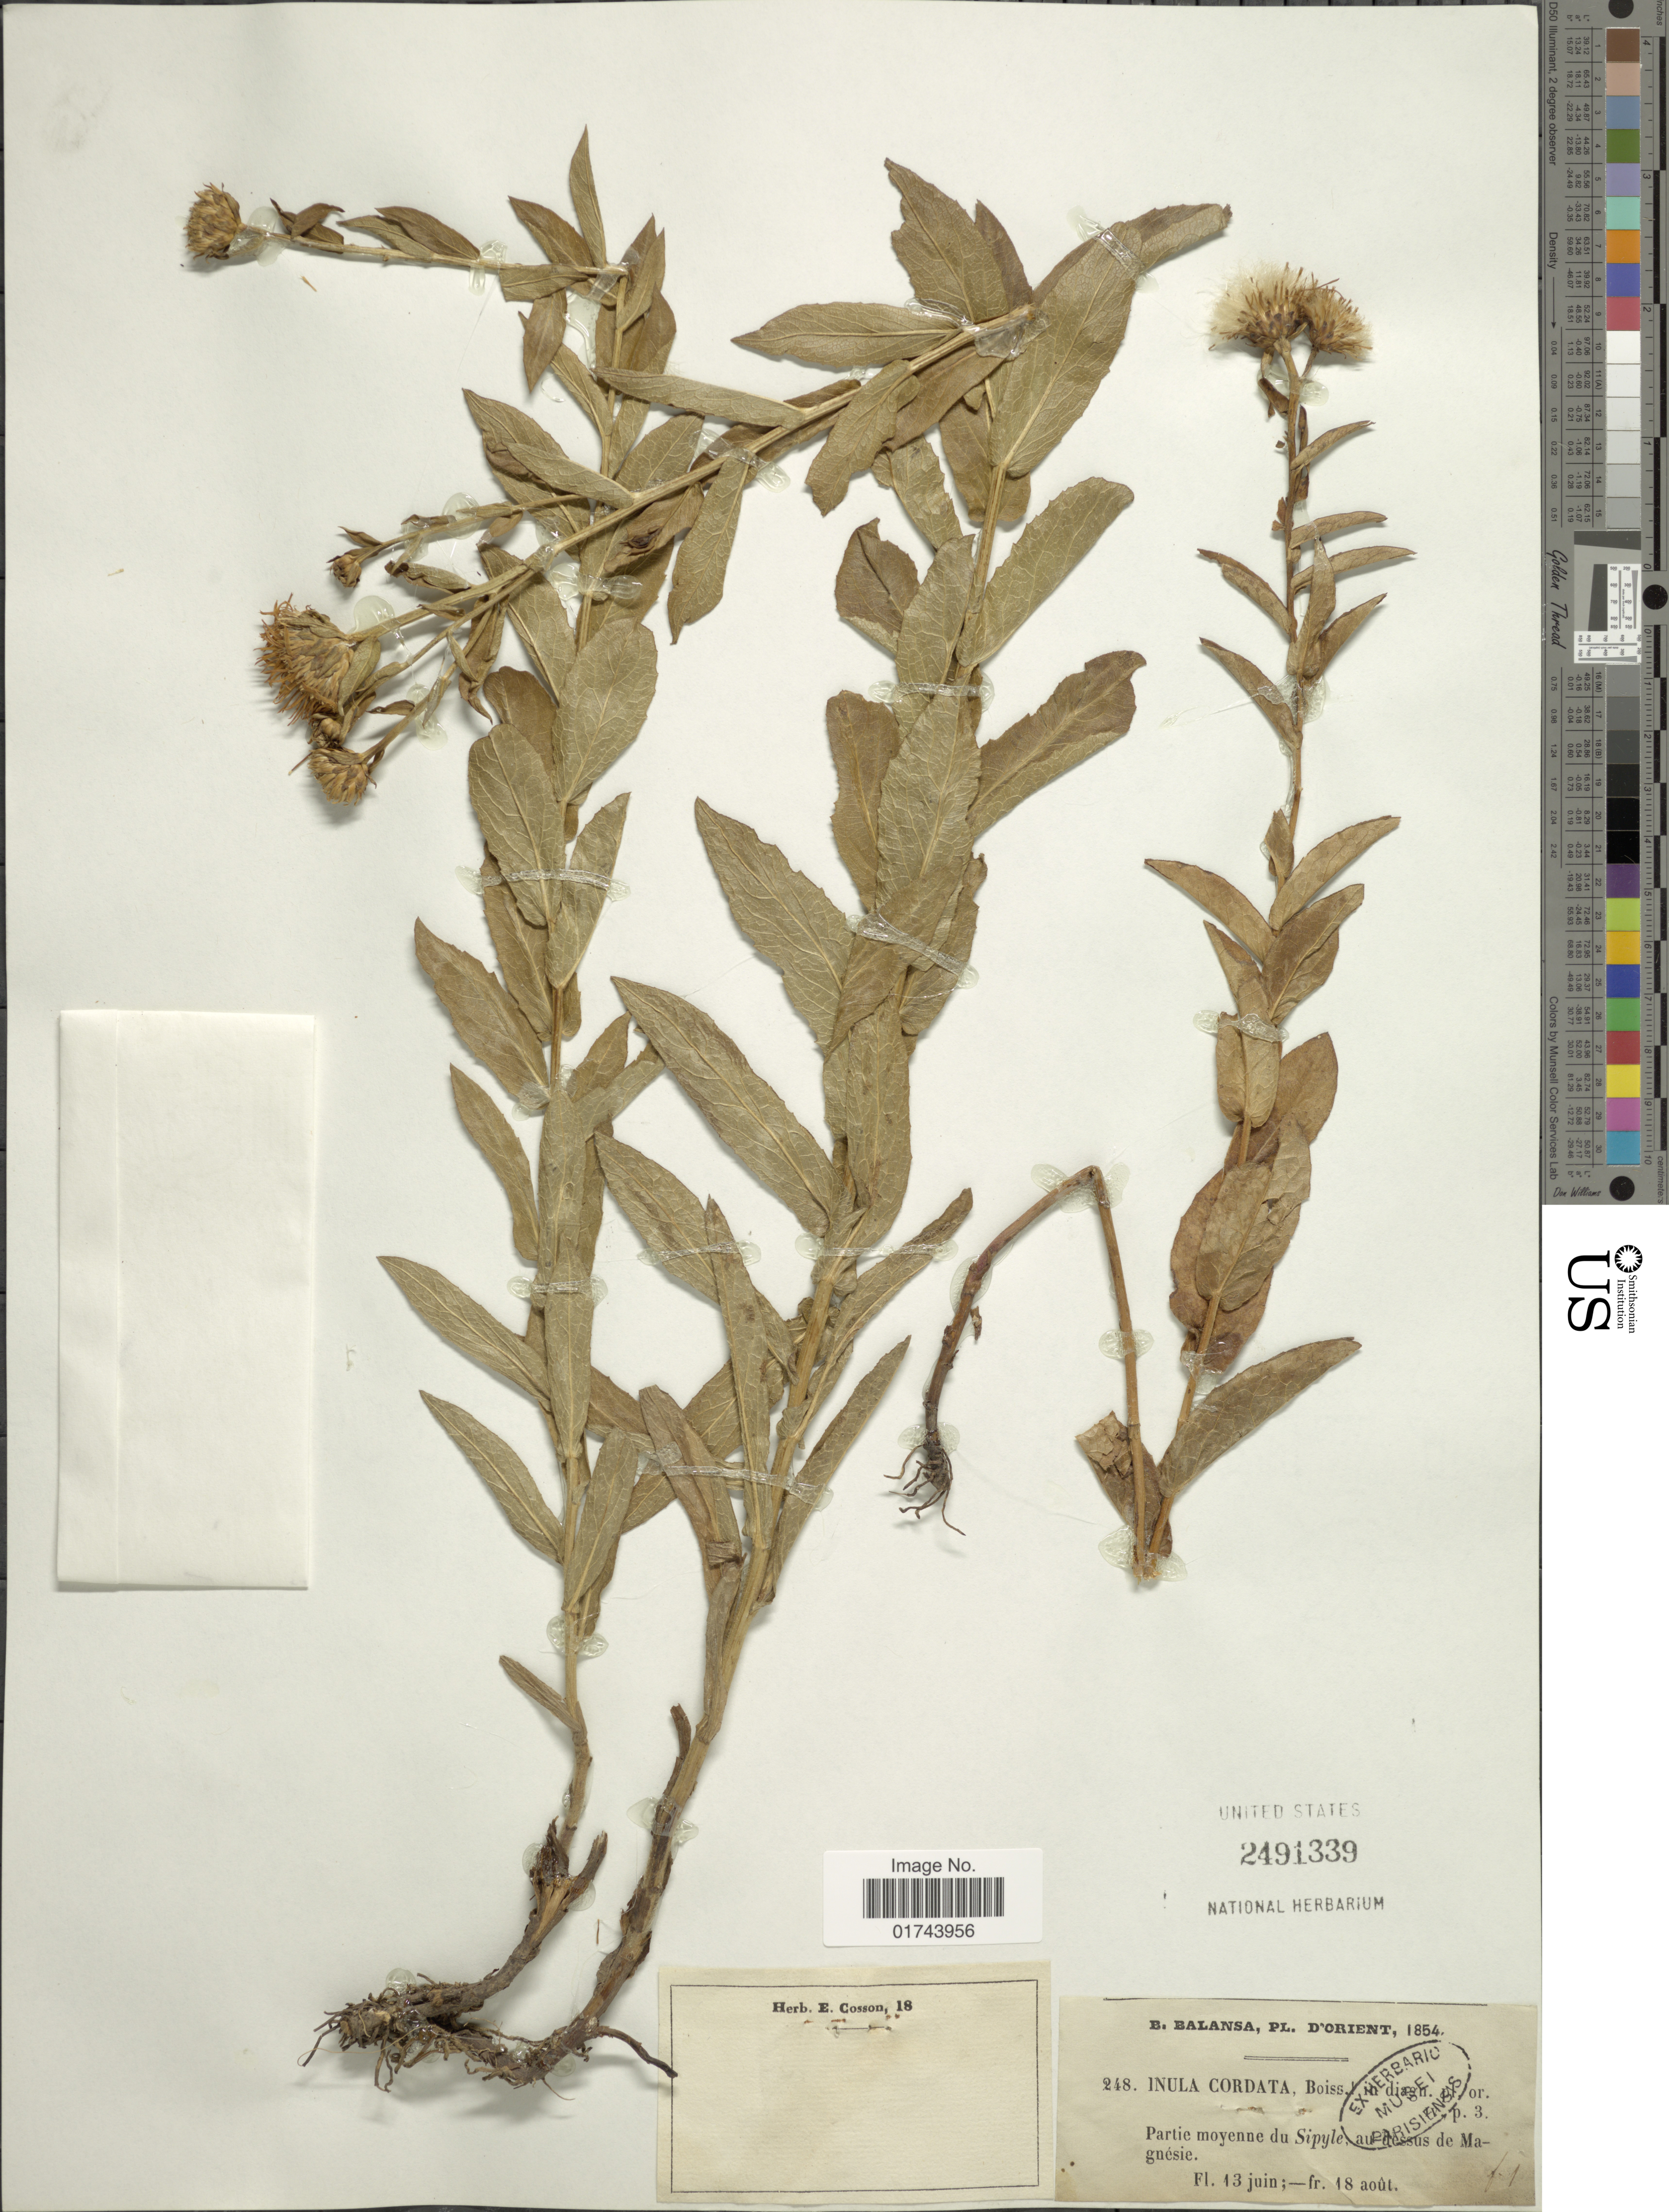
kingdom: Plantae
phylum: Tracheophyta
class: Magnoliopsida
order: Asterales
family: Asteraceae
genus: Inula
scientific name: Inula cordata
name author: Boiss.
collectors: B. Balansa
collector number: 248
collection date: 1854-06-13/1854-08-18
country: Turkey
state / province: Manisa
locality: D'Orient, Partie moyenne du Sipyle, au dessus de Magnesie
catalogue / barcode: US 2491339